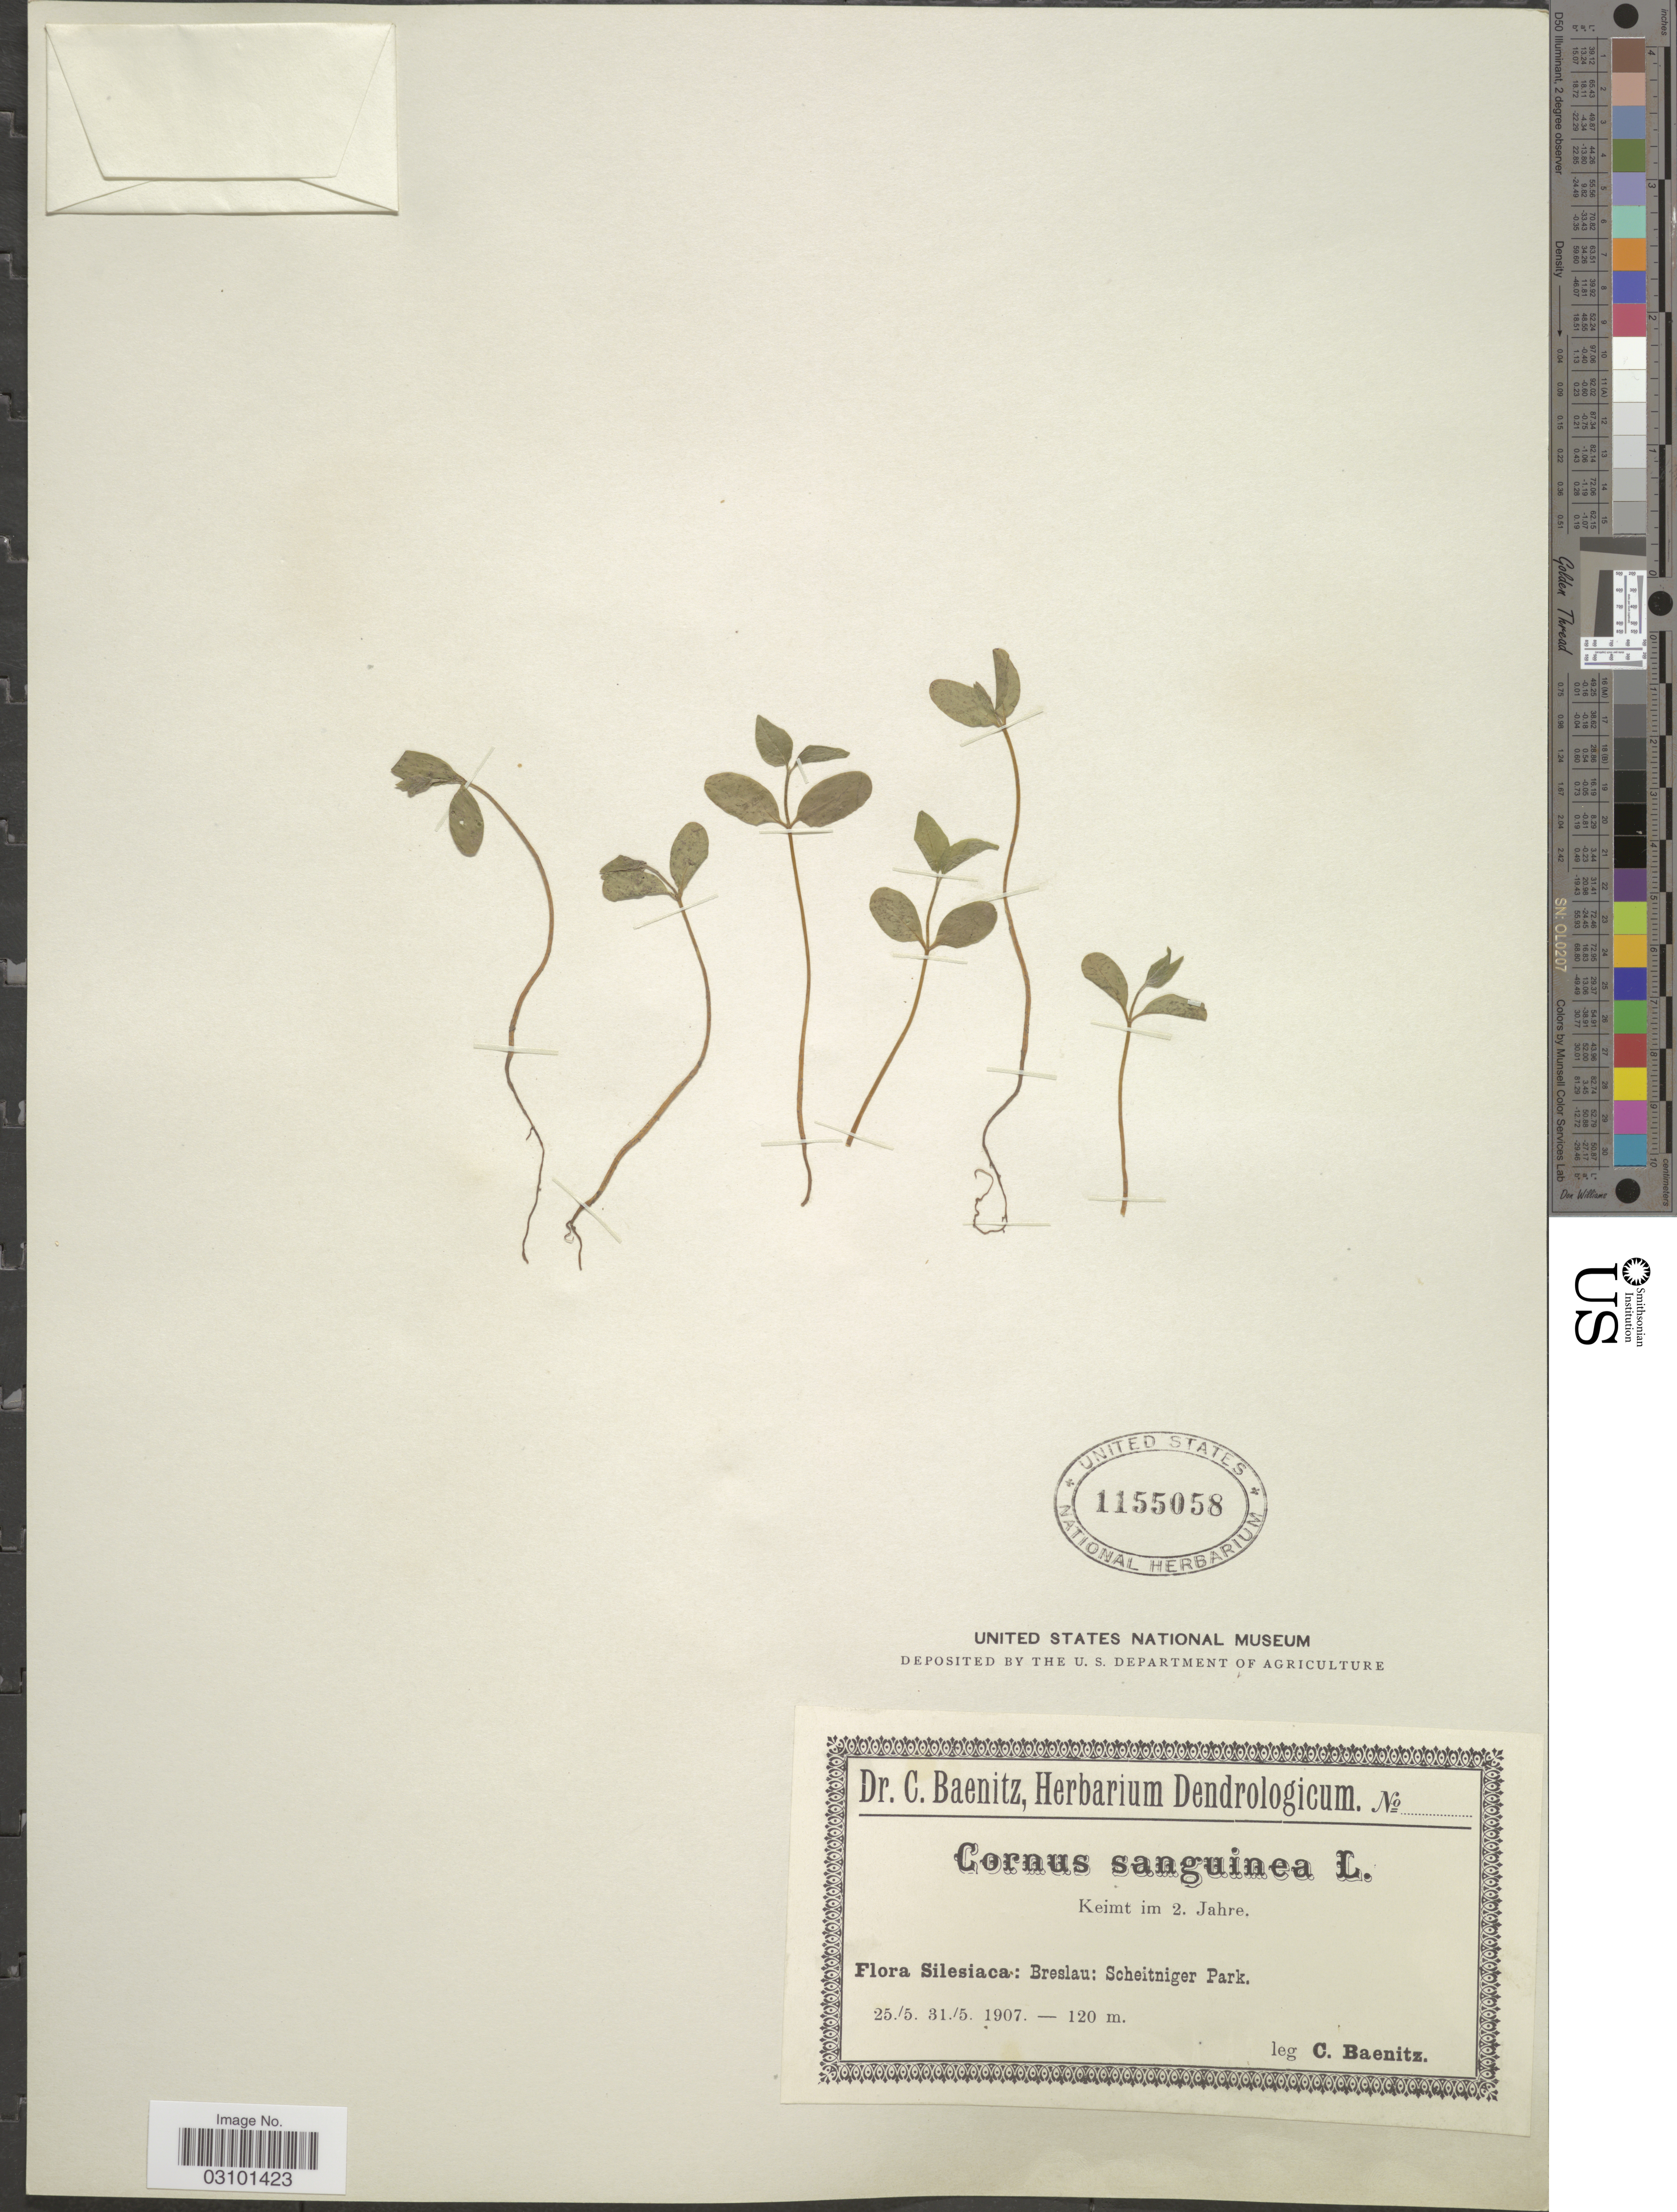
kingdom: Plantae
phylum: Tracheophyta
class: Magnoliopsida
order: Cornales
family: Cornaceae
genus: Cornus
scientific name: Cornus sanguinea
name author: L.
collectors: C. G. Baenitz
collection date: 1907-05-25/1907-05-31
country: Poland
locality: Silesiaca: Breslau: Scheitniger Park.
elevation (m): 120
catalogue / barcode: US 1155058